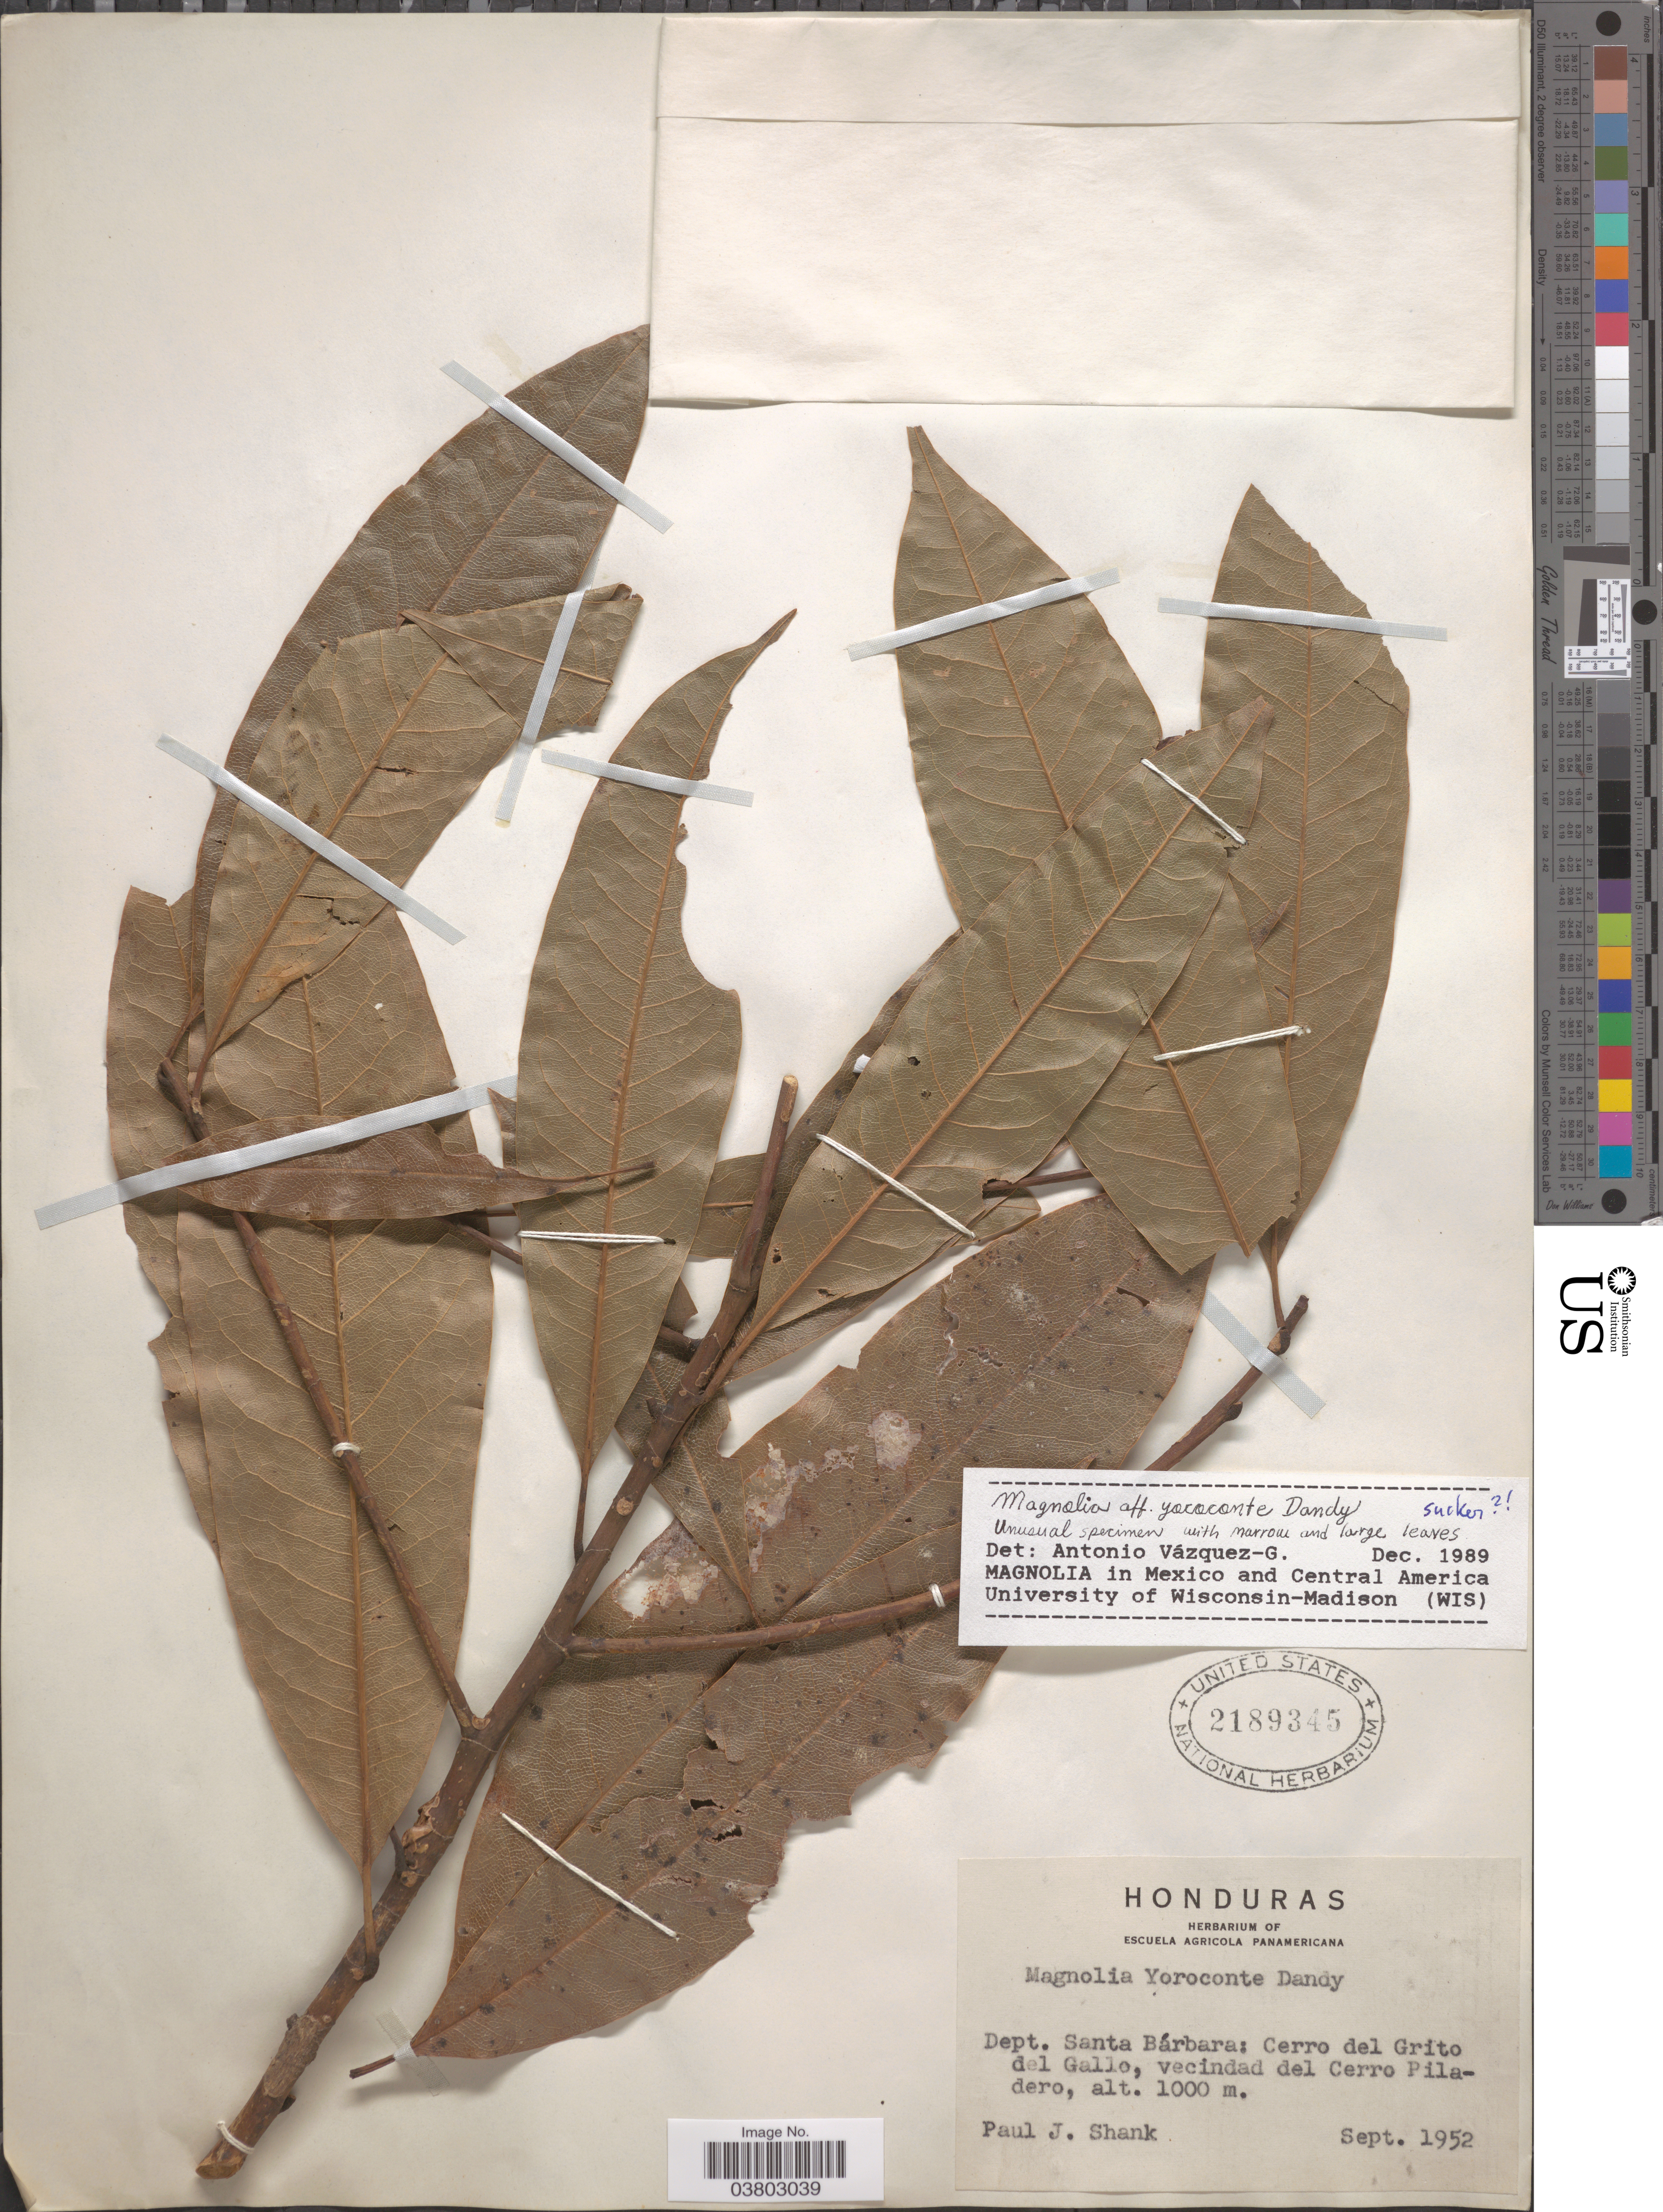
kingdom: Plantae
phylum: Tracheophyta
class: Magnoliopsida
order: Magnoliales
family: Magnoliaceae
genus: Magnolia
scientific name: Magnolia yoroconte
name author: Dandy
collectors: P. J. Shank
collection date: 1952-09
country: Honduras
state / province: Santa Barbara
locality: Dept. Santa Bárbara: Cerro del Grito del Gallo, vecindad del Cerro Piladero.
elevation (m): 1000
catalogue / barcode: US 2189345